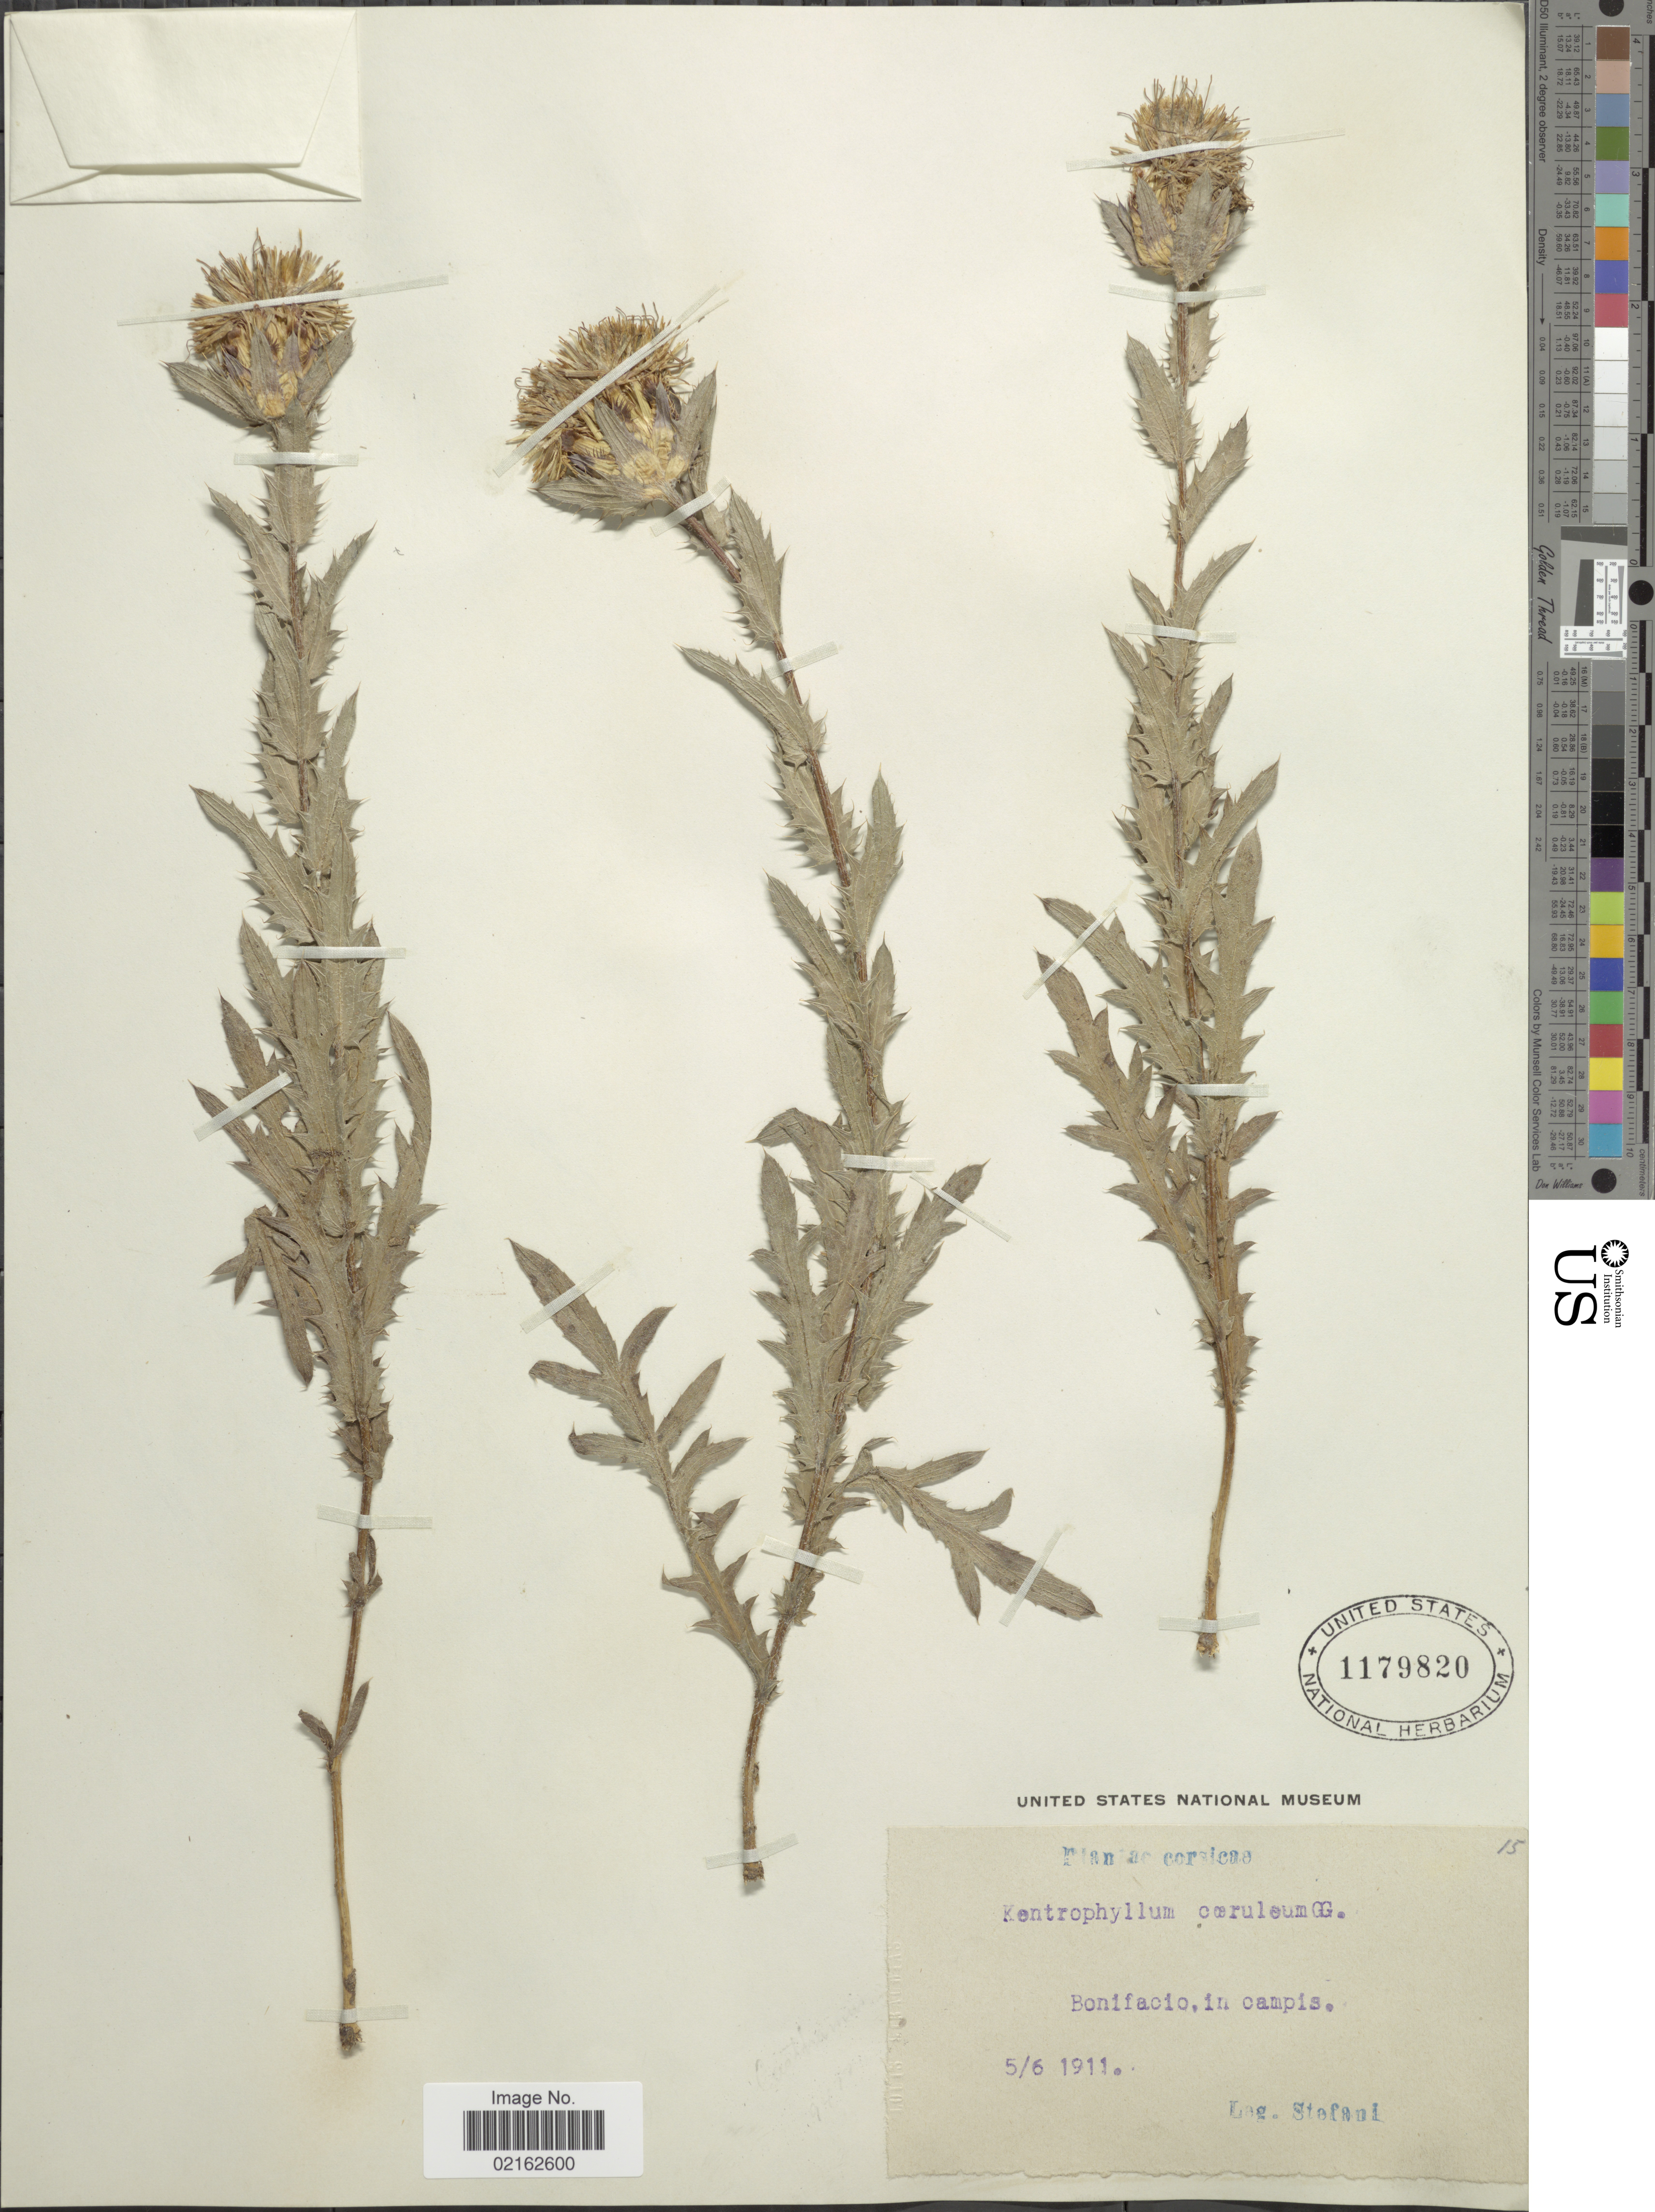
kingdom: Plantae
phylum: Tracheophyta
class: Magnoliopsida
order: Asterales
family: Asteraceae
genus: Carthamus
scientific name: Carthamus coeruleus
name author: L.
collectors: Stefani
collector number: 15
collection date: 1911-06-05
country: France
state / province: Corsica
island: Corse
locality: Bonifacio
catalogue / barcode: US 1179820